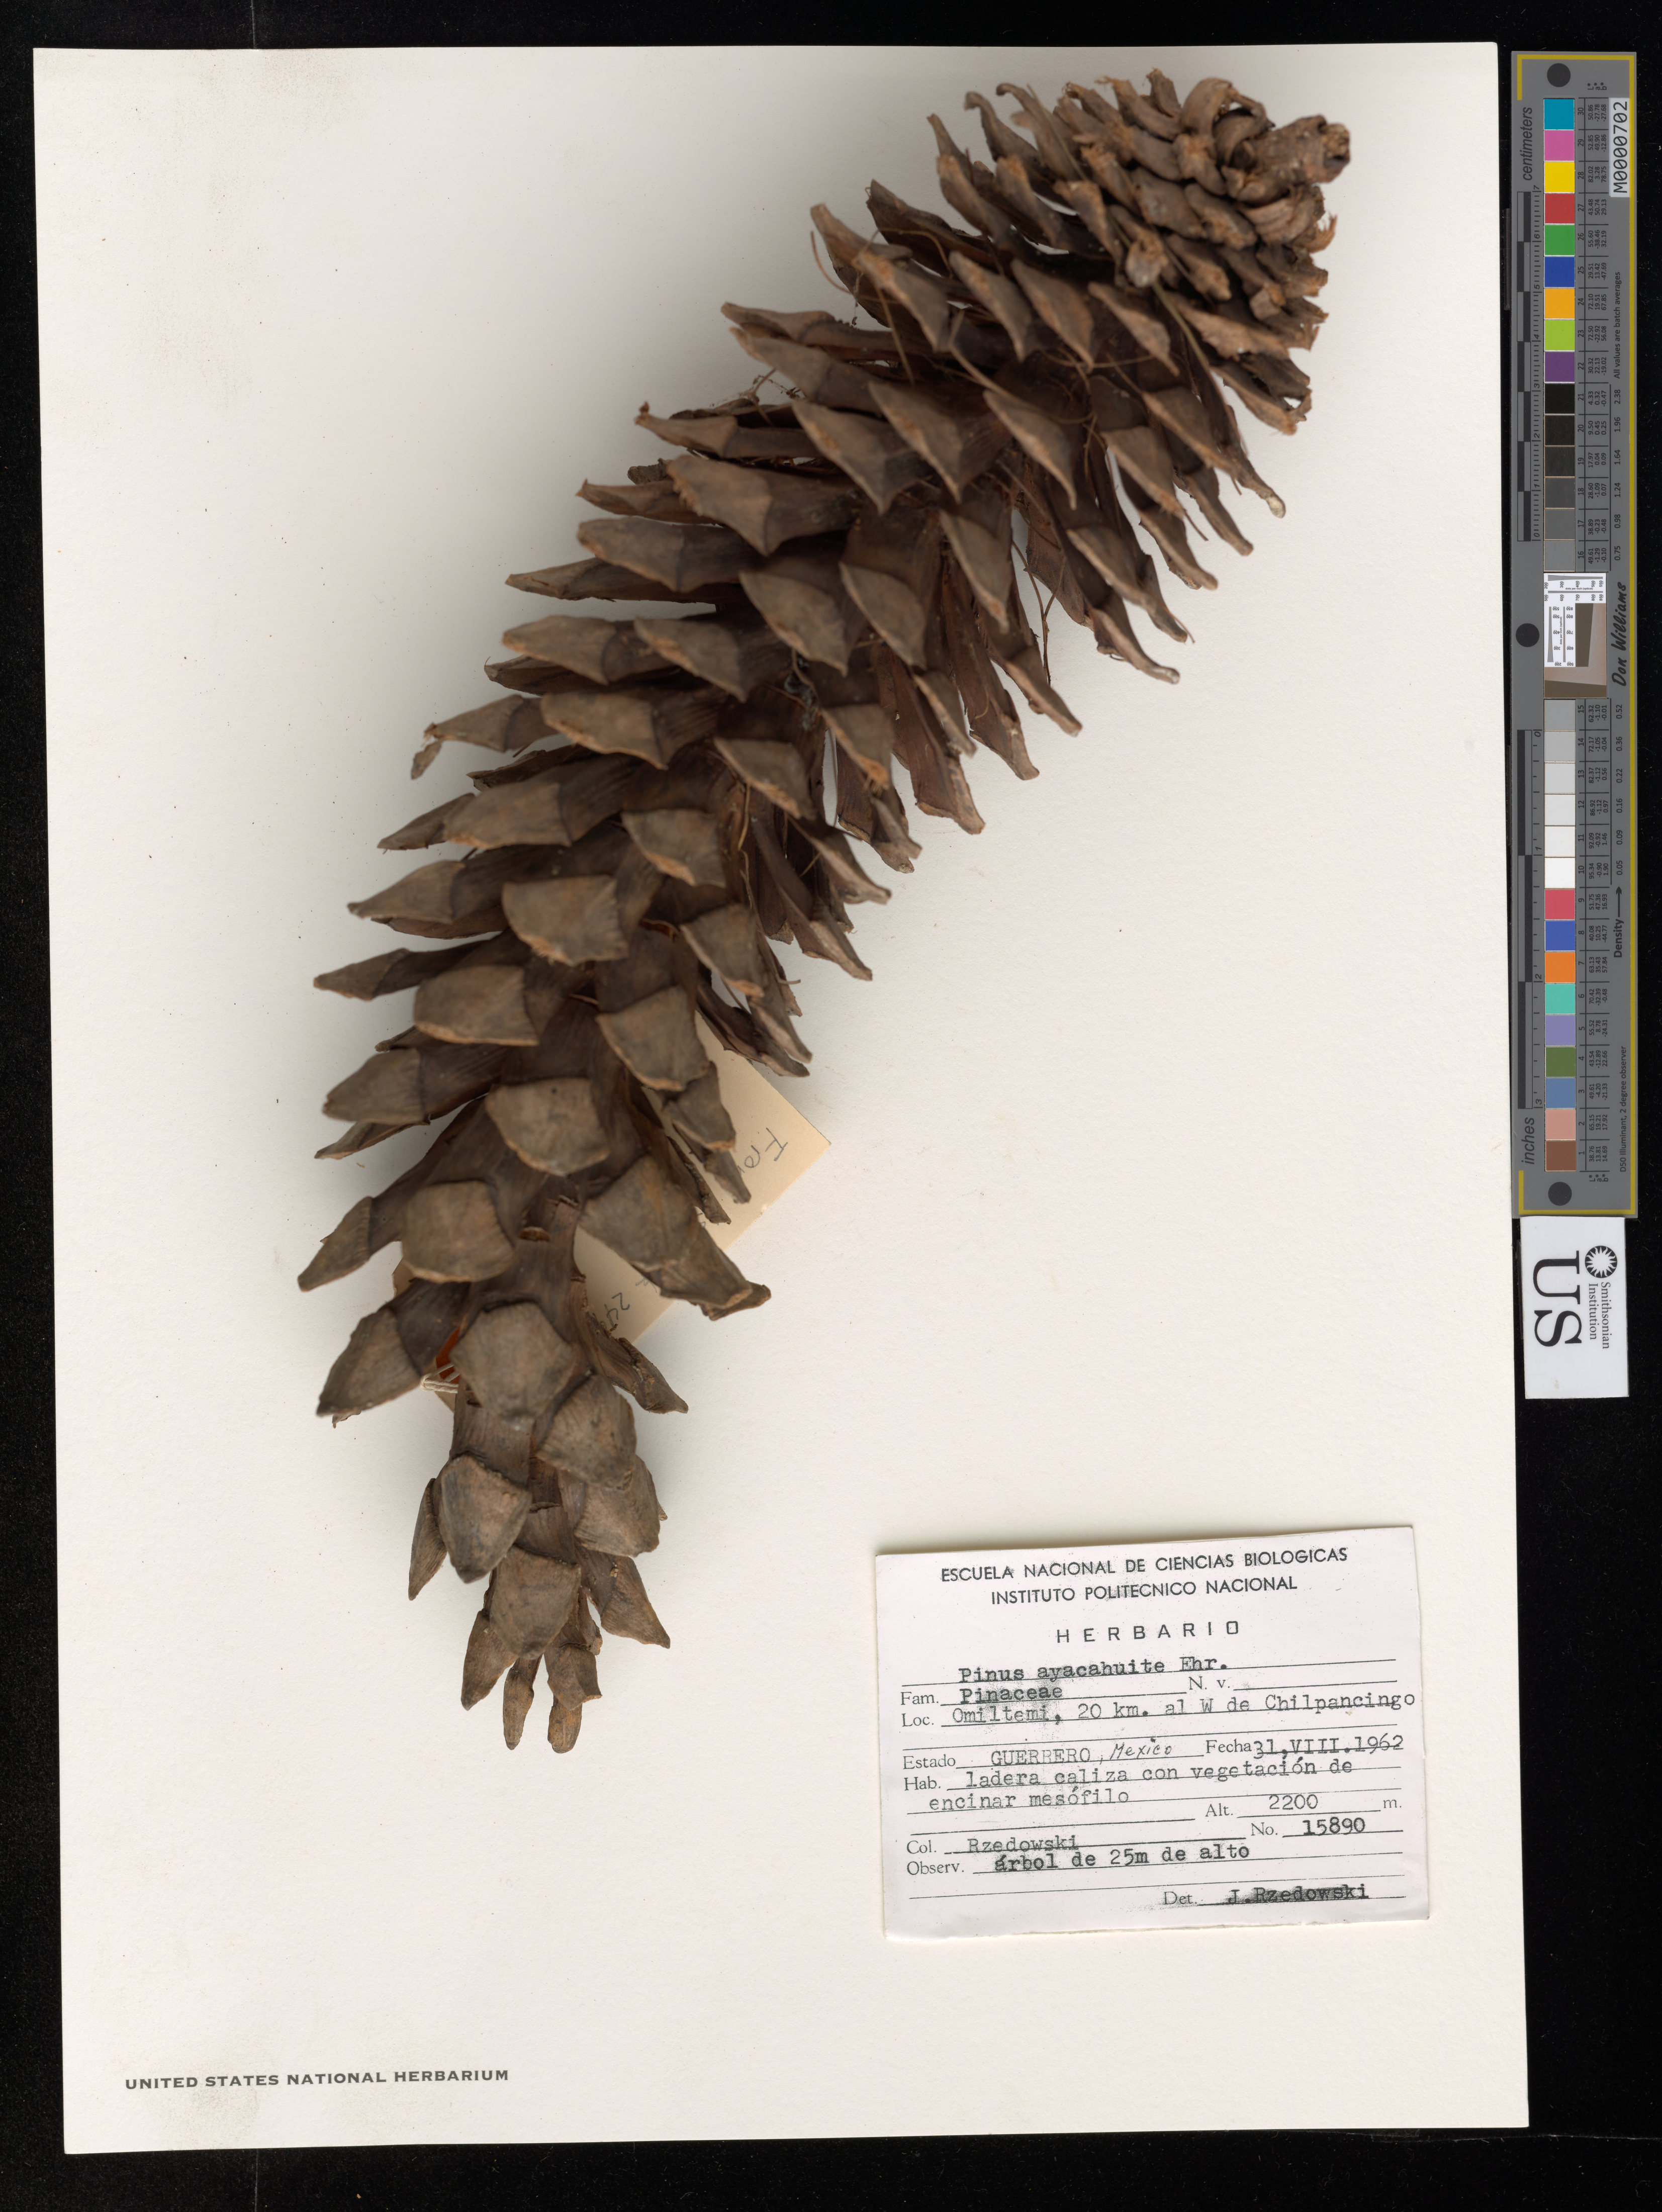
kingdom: Plantae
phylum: Tracheophyta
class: Pinopsida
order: Pinales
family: Pinaceae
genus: Pinus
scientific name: Pinus ayacahuite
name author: Ehrenb. ex Schltdl.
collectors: J. Rzedowski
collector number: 15890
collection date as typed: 31 Aug 1962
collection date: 1962-08-31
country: Mexico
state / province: Guerrero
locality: Omiltemi, 20 km. al W de Chilpancingo.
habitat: Ladera caliza con vegetación de encinar mesófilo.